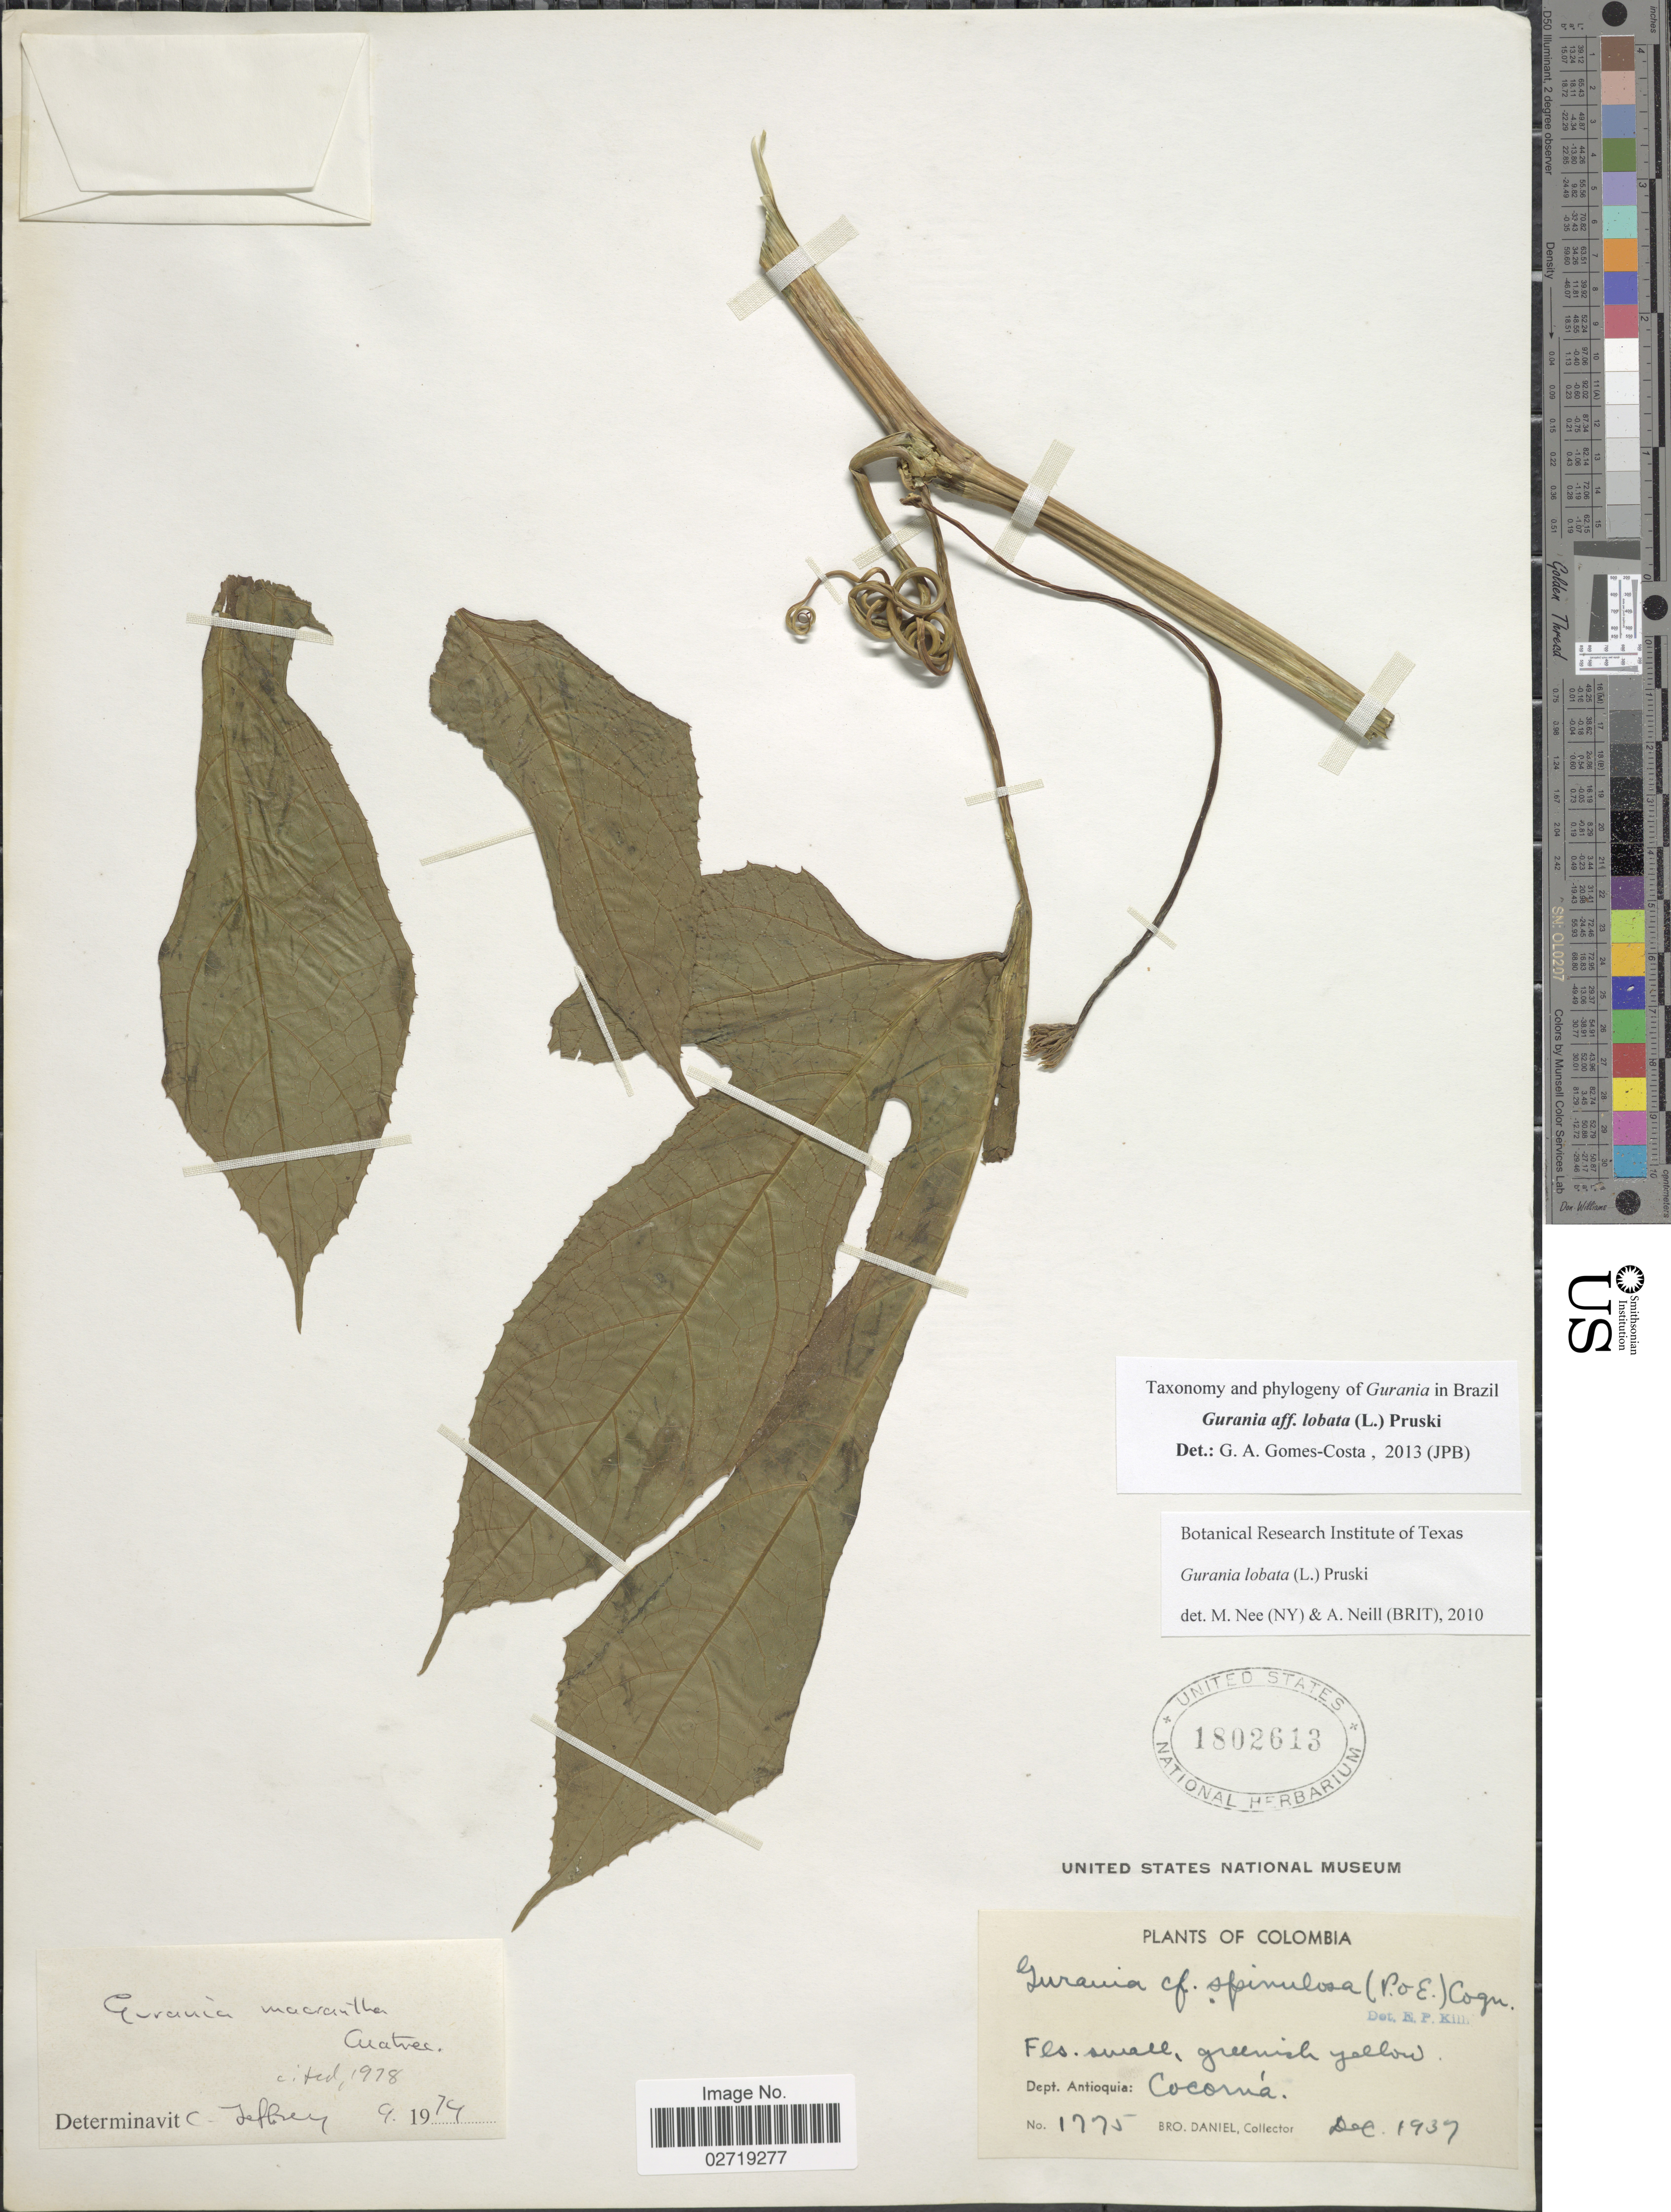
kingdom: Plantae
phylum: Tracheophyta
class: Magnoliopsida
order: Cucurbitales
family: Cucurbitaceae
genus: Gurania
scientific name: Gurania lobata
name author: (L.) Pruski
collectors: Bro. Daniel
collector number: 1775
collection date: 1937-12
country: Colombia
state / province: Antioquia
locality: Cocorna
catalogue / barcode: US 1802613